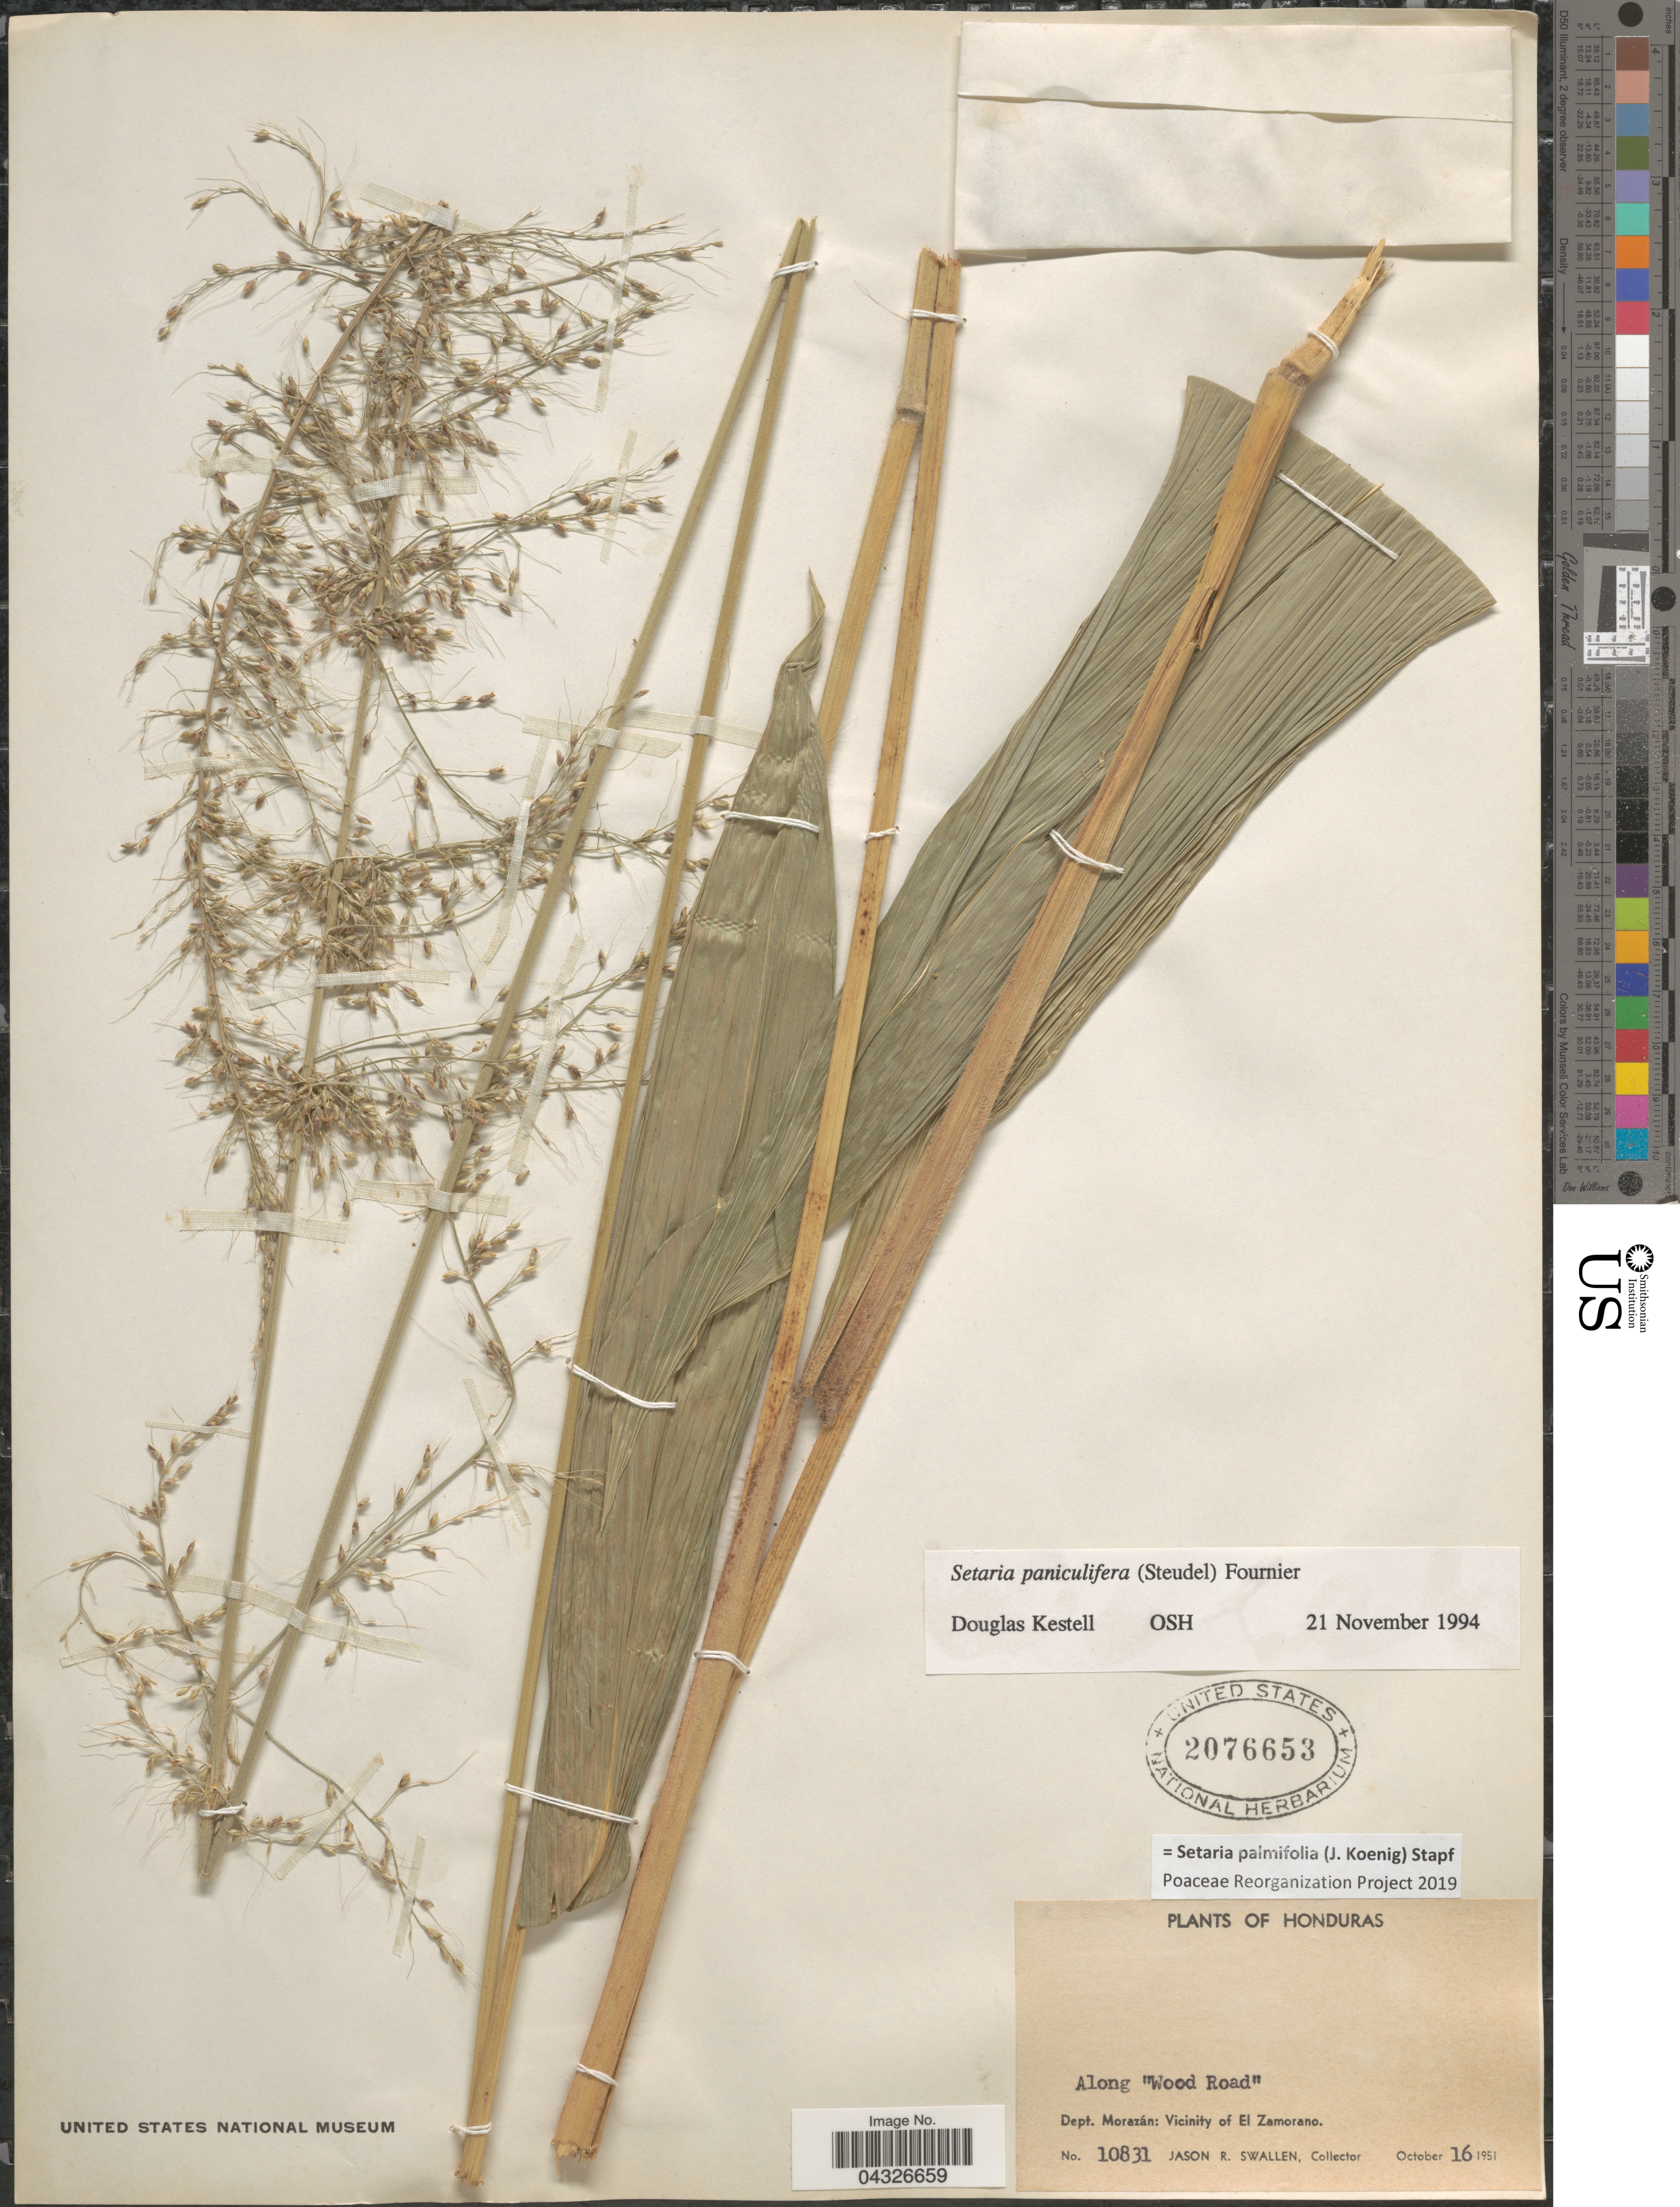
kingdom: Plantae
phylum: Tracheophyta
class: Liliopsida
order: Poales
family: Poaceae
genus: Setaria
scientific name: Setaria palmifolia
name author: (J. Koenig) Stapf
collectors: J. R. Swallen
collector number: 10831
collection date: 1951-10-16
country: Honduras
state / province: Fco. Morazán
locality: Along "Wood Road". Dept. Morazán: Vicinity of El Zamorano.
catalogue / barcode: US 2076653